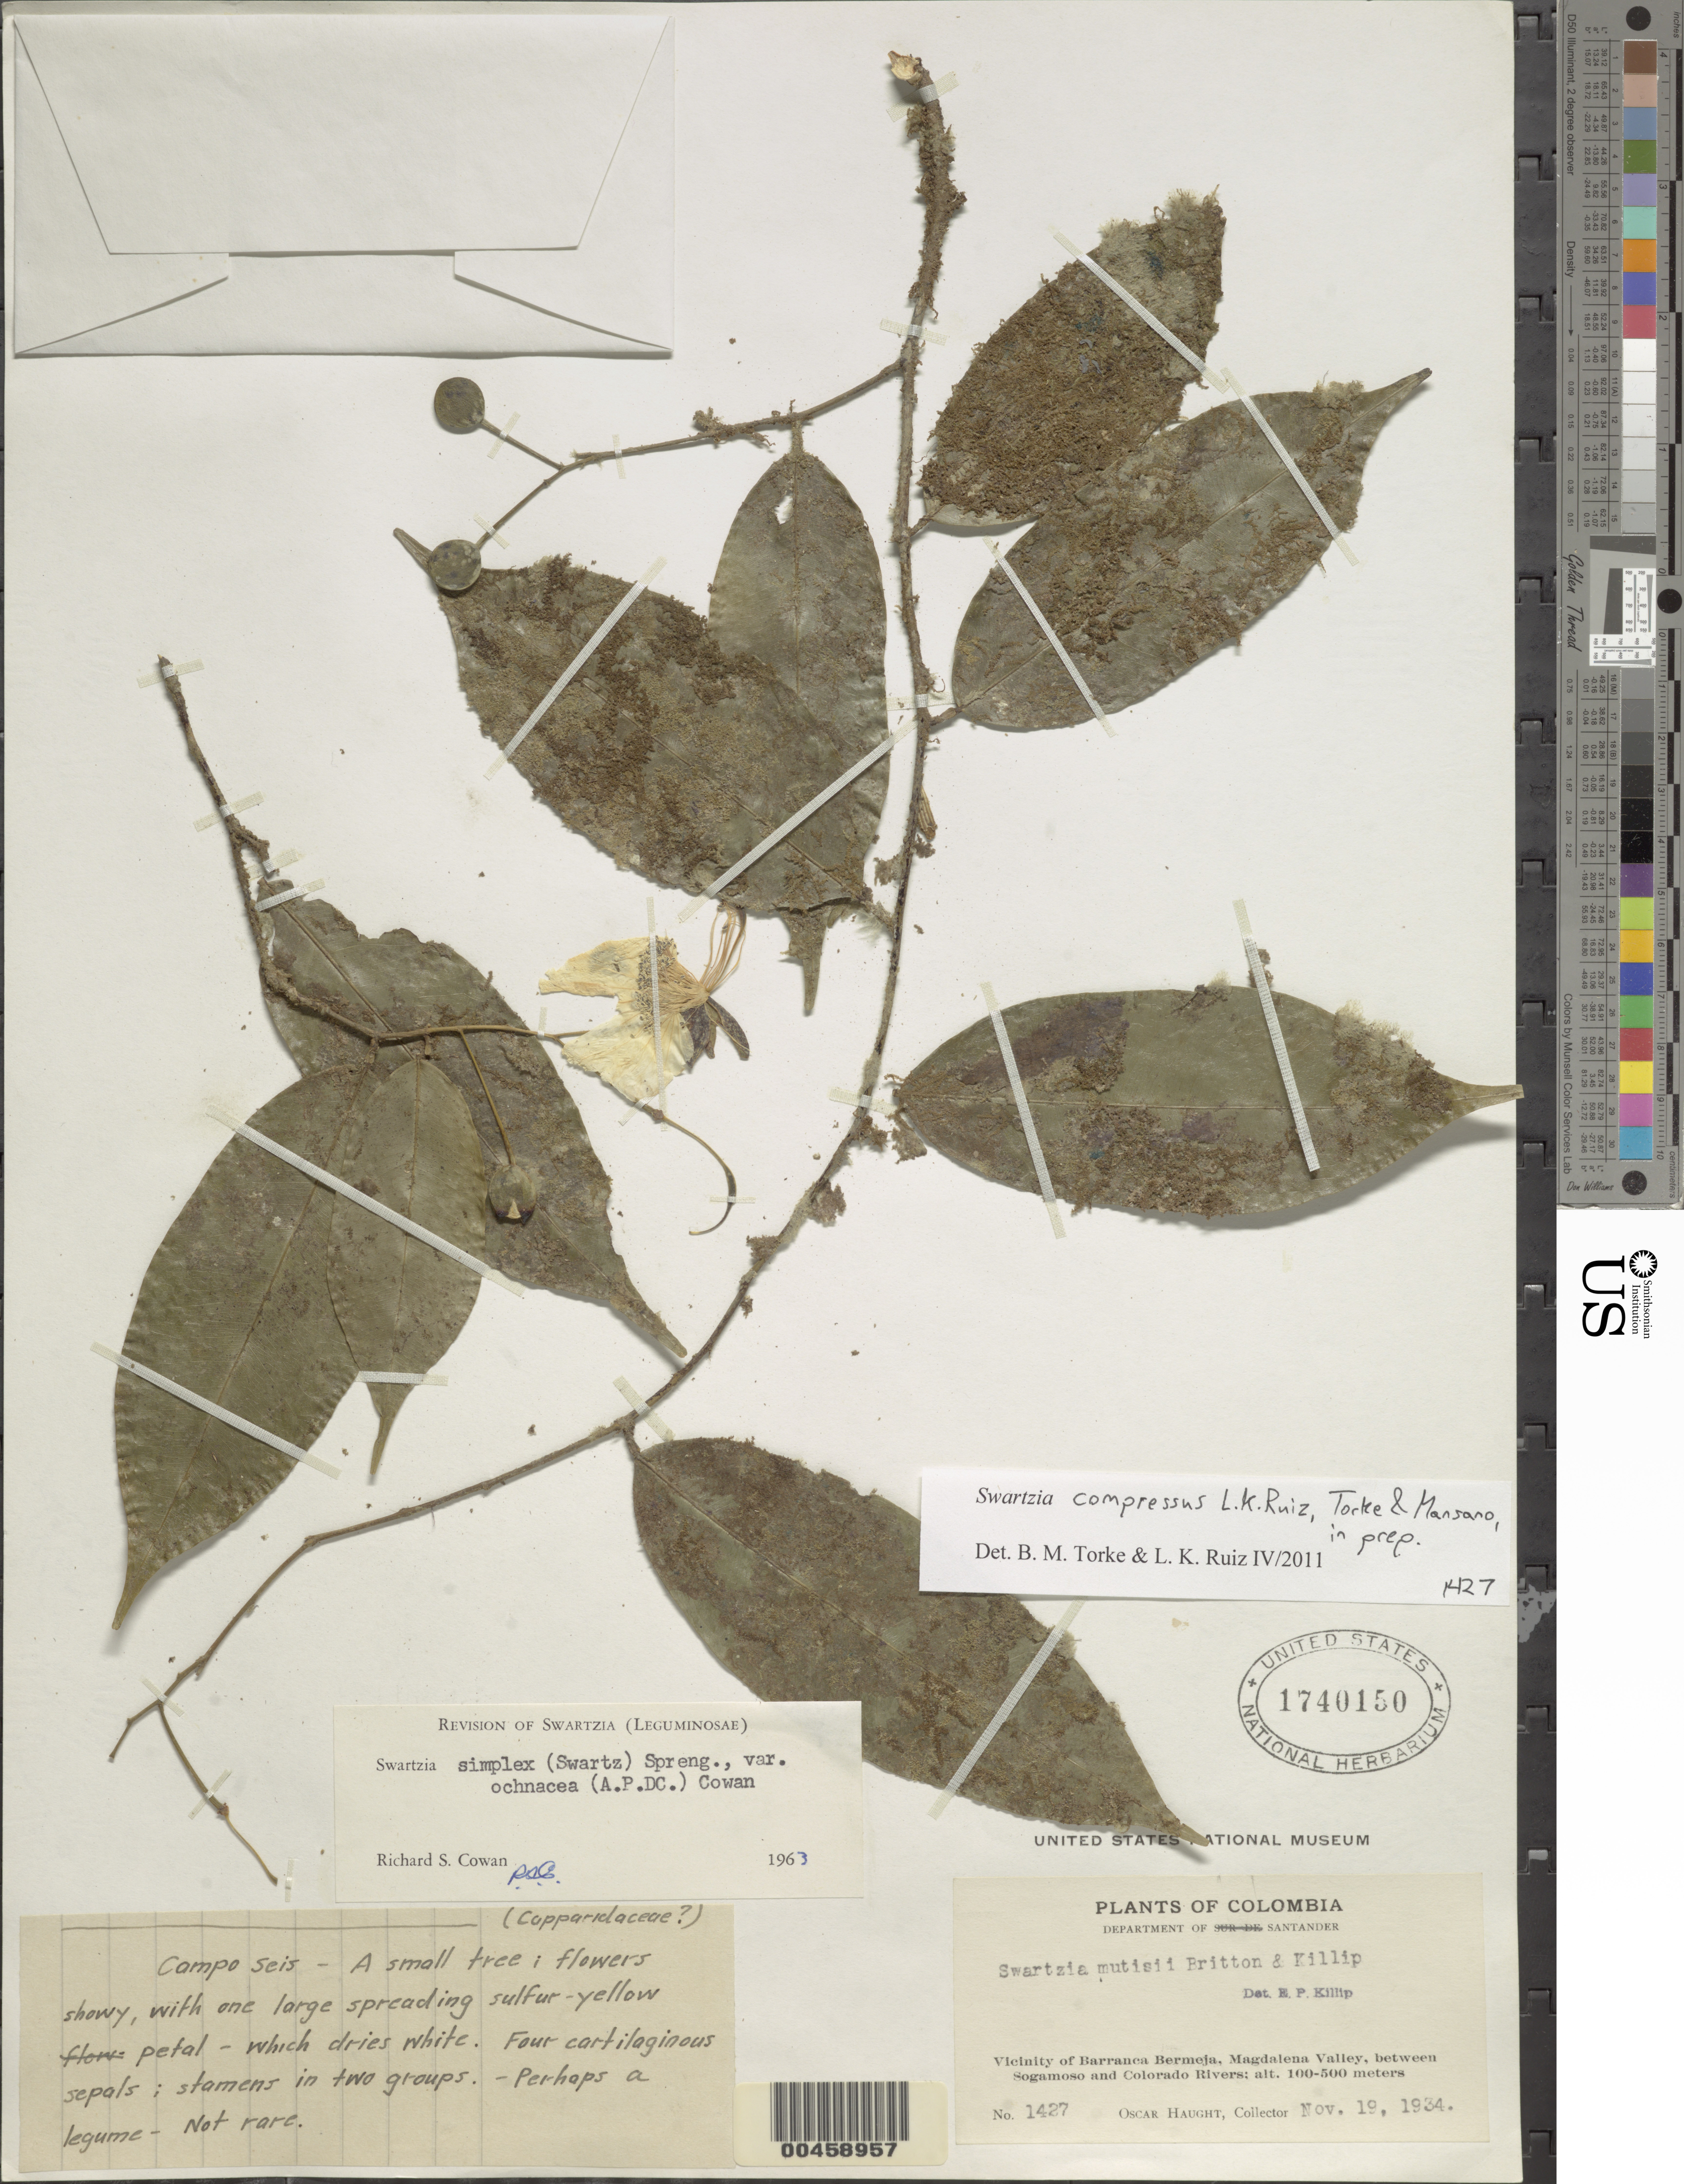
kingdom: Plantae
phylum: Tracheophyta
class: Magnoliopsida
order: Fabales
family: Fabaceae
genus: Swartzia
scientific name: Swartzia compressus L.K. Ruiz, Torke & Mansano, ined.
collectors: O. L. Haught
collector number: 1427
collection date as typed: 19 Nov 1934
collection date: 1934-11-19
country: Colombia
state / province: Santander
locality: Barrancabermeja, vicinity of ; Magdalena Valley; between Sogamoso and Colorado Rivers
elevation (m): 100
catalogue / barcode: US 1740150